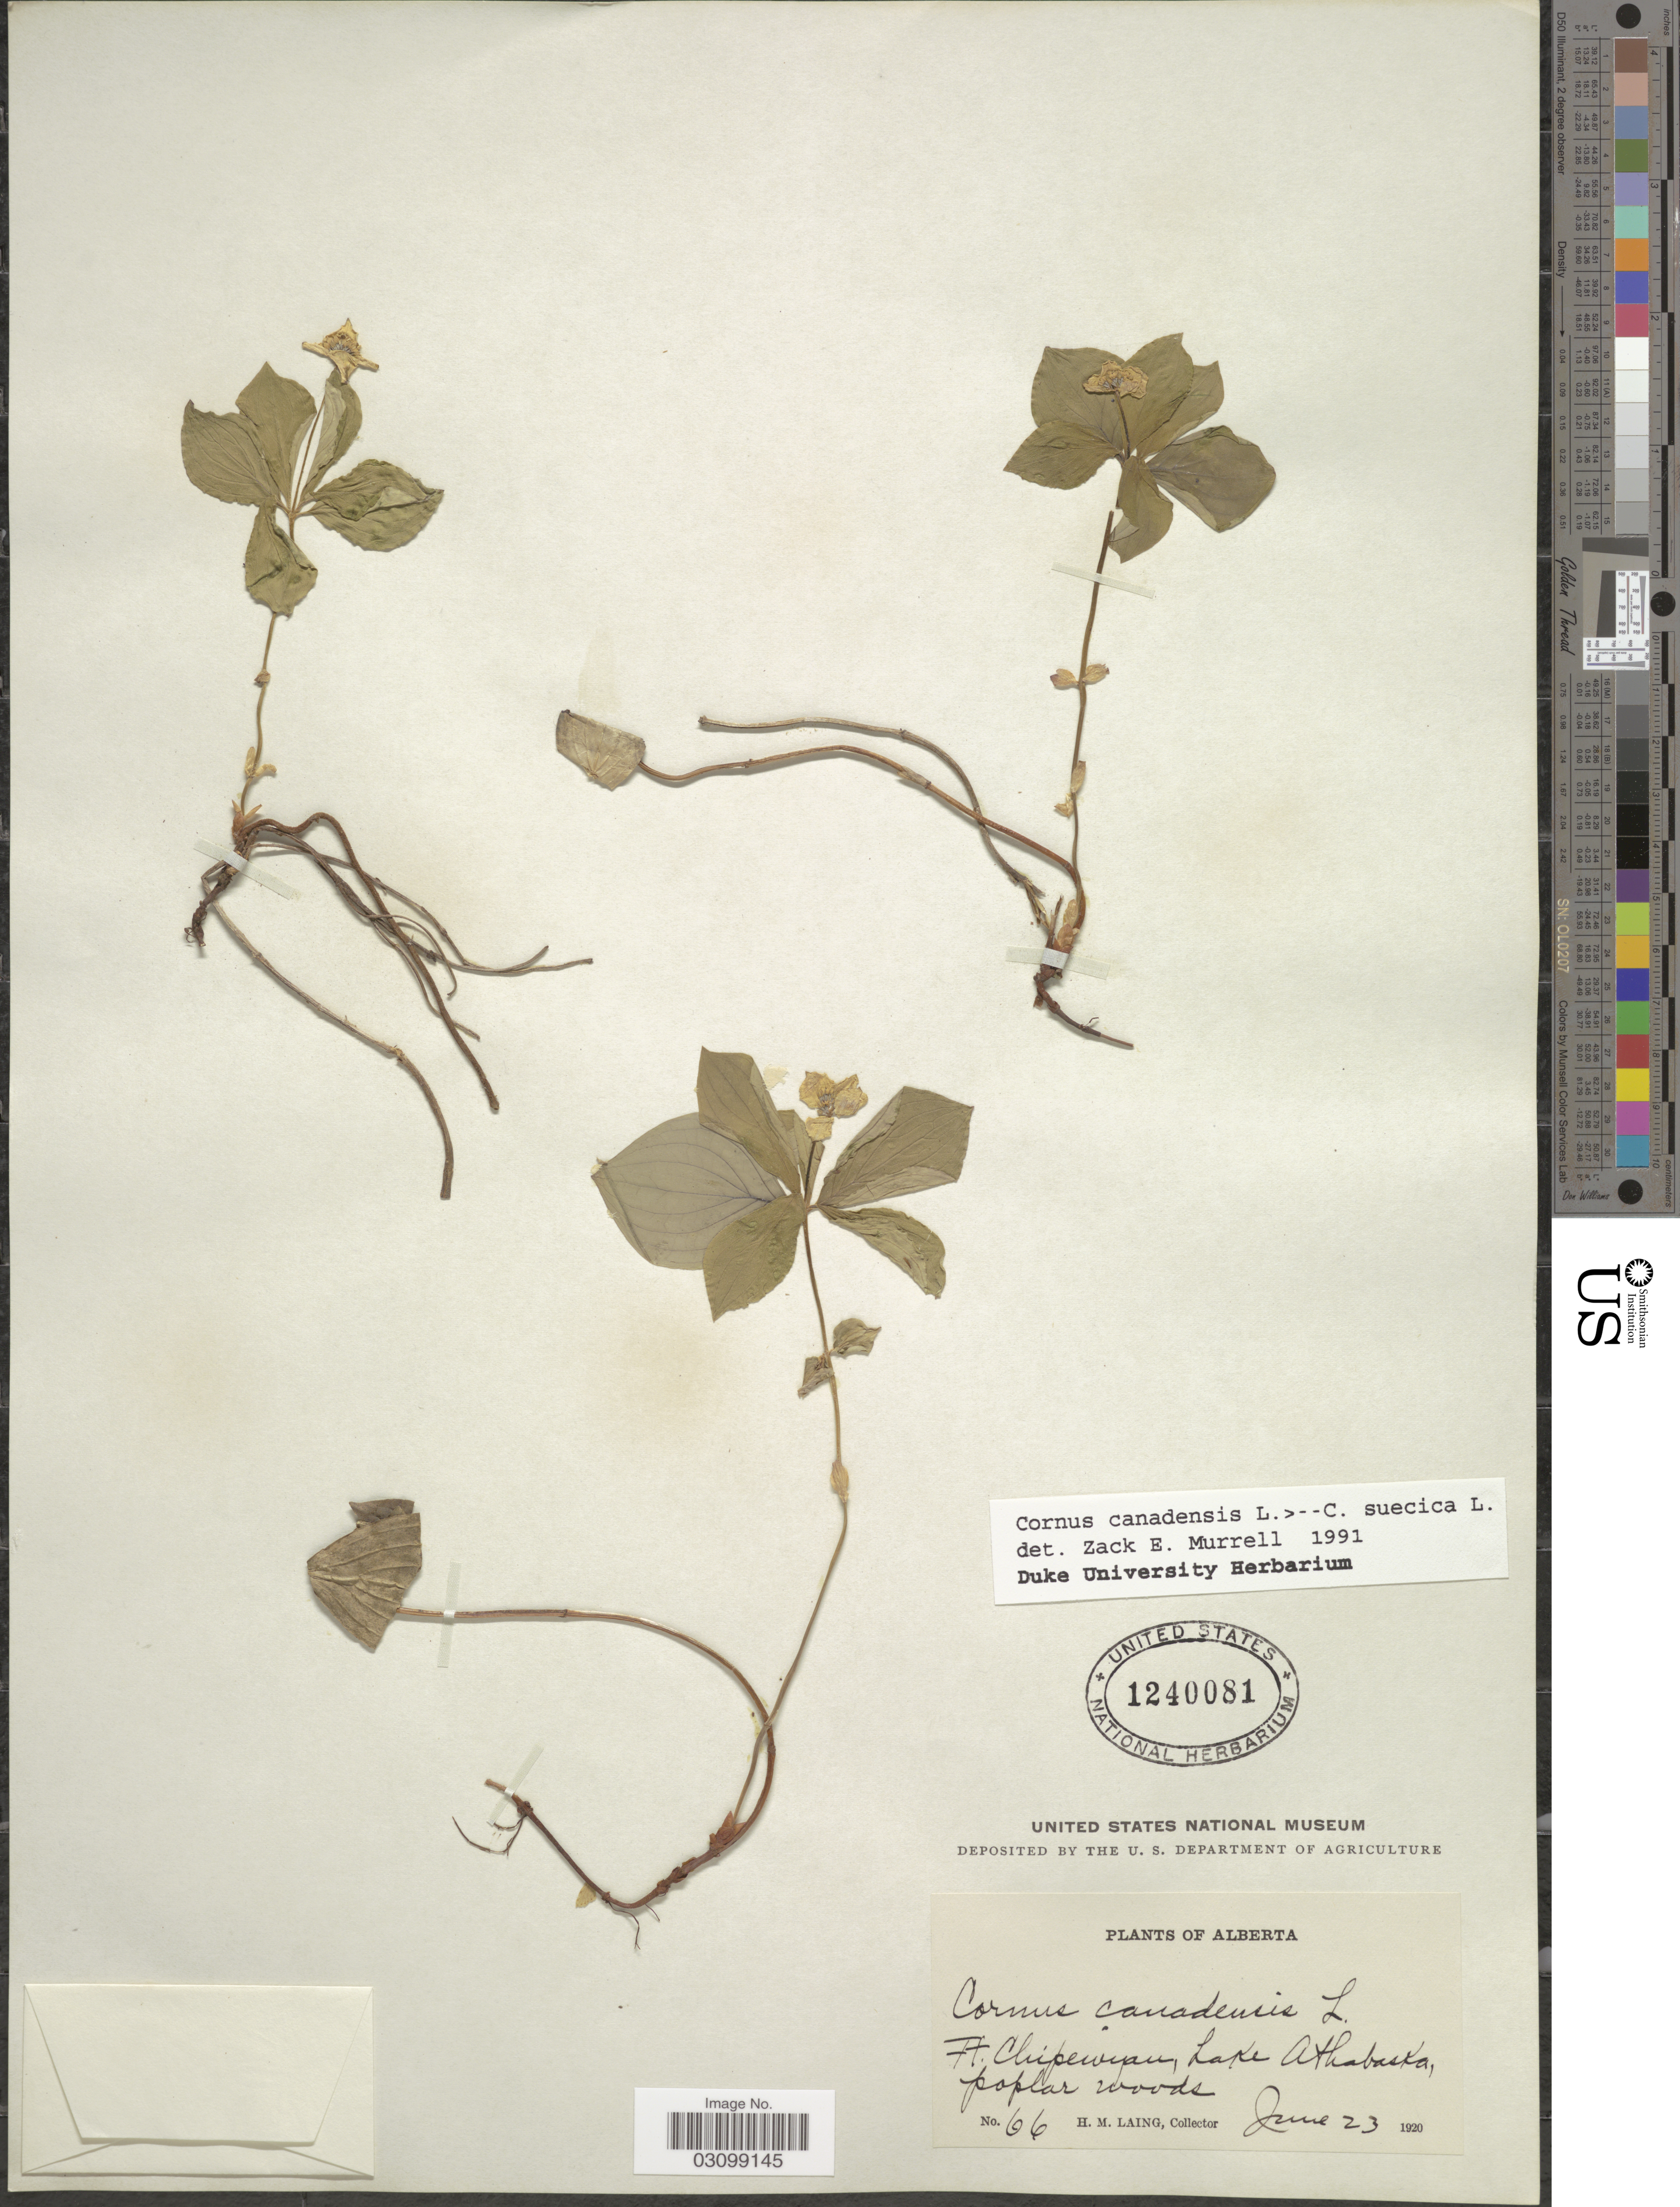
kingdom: Plantae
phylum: Tracheophyta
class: Magnoliopsida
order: Cornales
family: Cornaceae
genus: Cornus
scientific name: Cornus sp.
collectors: H. Laing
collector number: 66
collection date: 1920-06-23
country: Canada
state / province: Alberta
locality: Ft. Chipewyan, Lake Athabaska.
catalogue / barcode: US 1240081